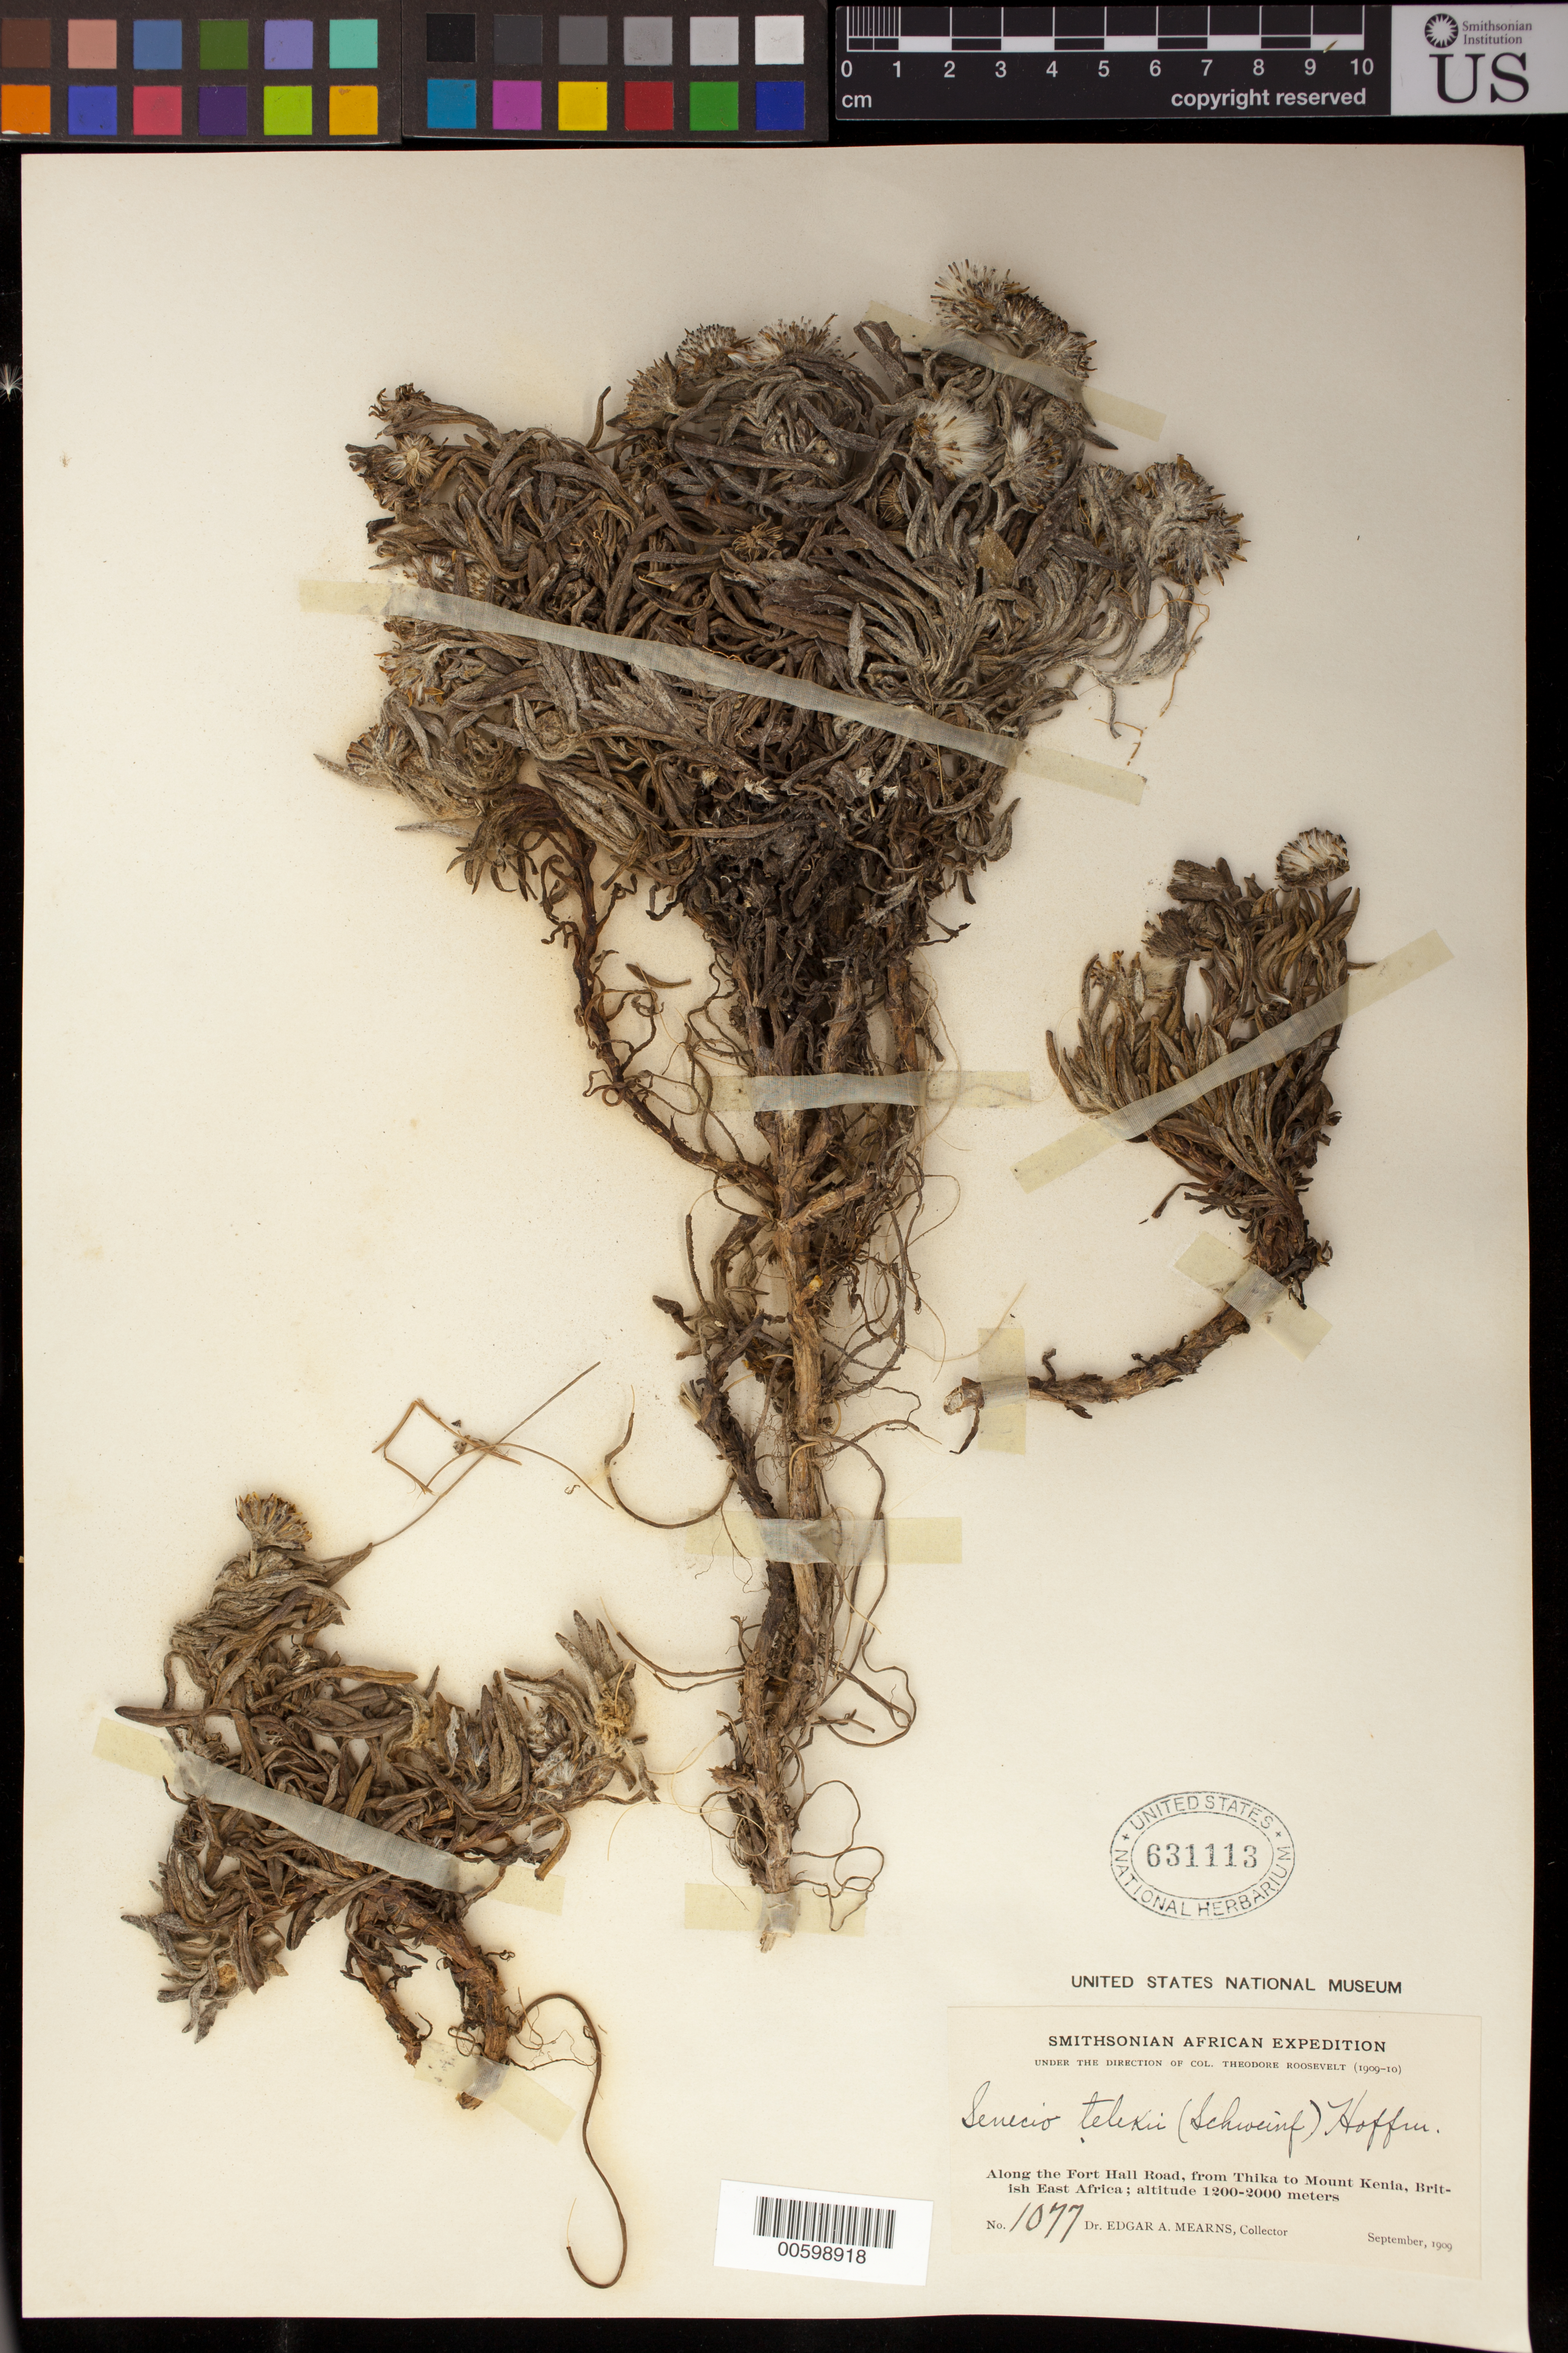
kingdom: Plantae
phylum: Tracheophyta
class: Magnoliopsida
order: Asterales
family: Asteraceae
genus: Senecio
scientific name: Senecio telekii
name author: (Schweinf.) O. Hoffm.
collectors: E. A. Mearns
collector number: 1077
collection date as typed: Sep 1909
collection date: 1909-09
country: Kenya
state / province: Murang'a (?)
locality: Along the Fort Hall road, from Thika to Mount Kenya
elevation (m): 1200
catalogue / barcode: US 631113